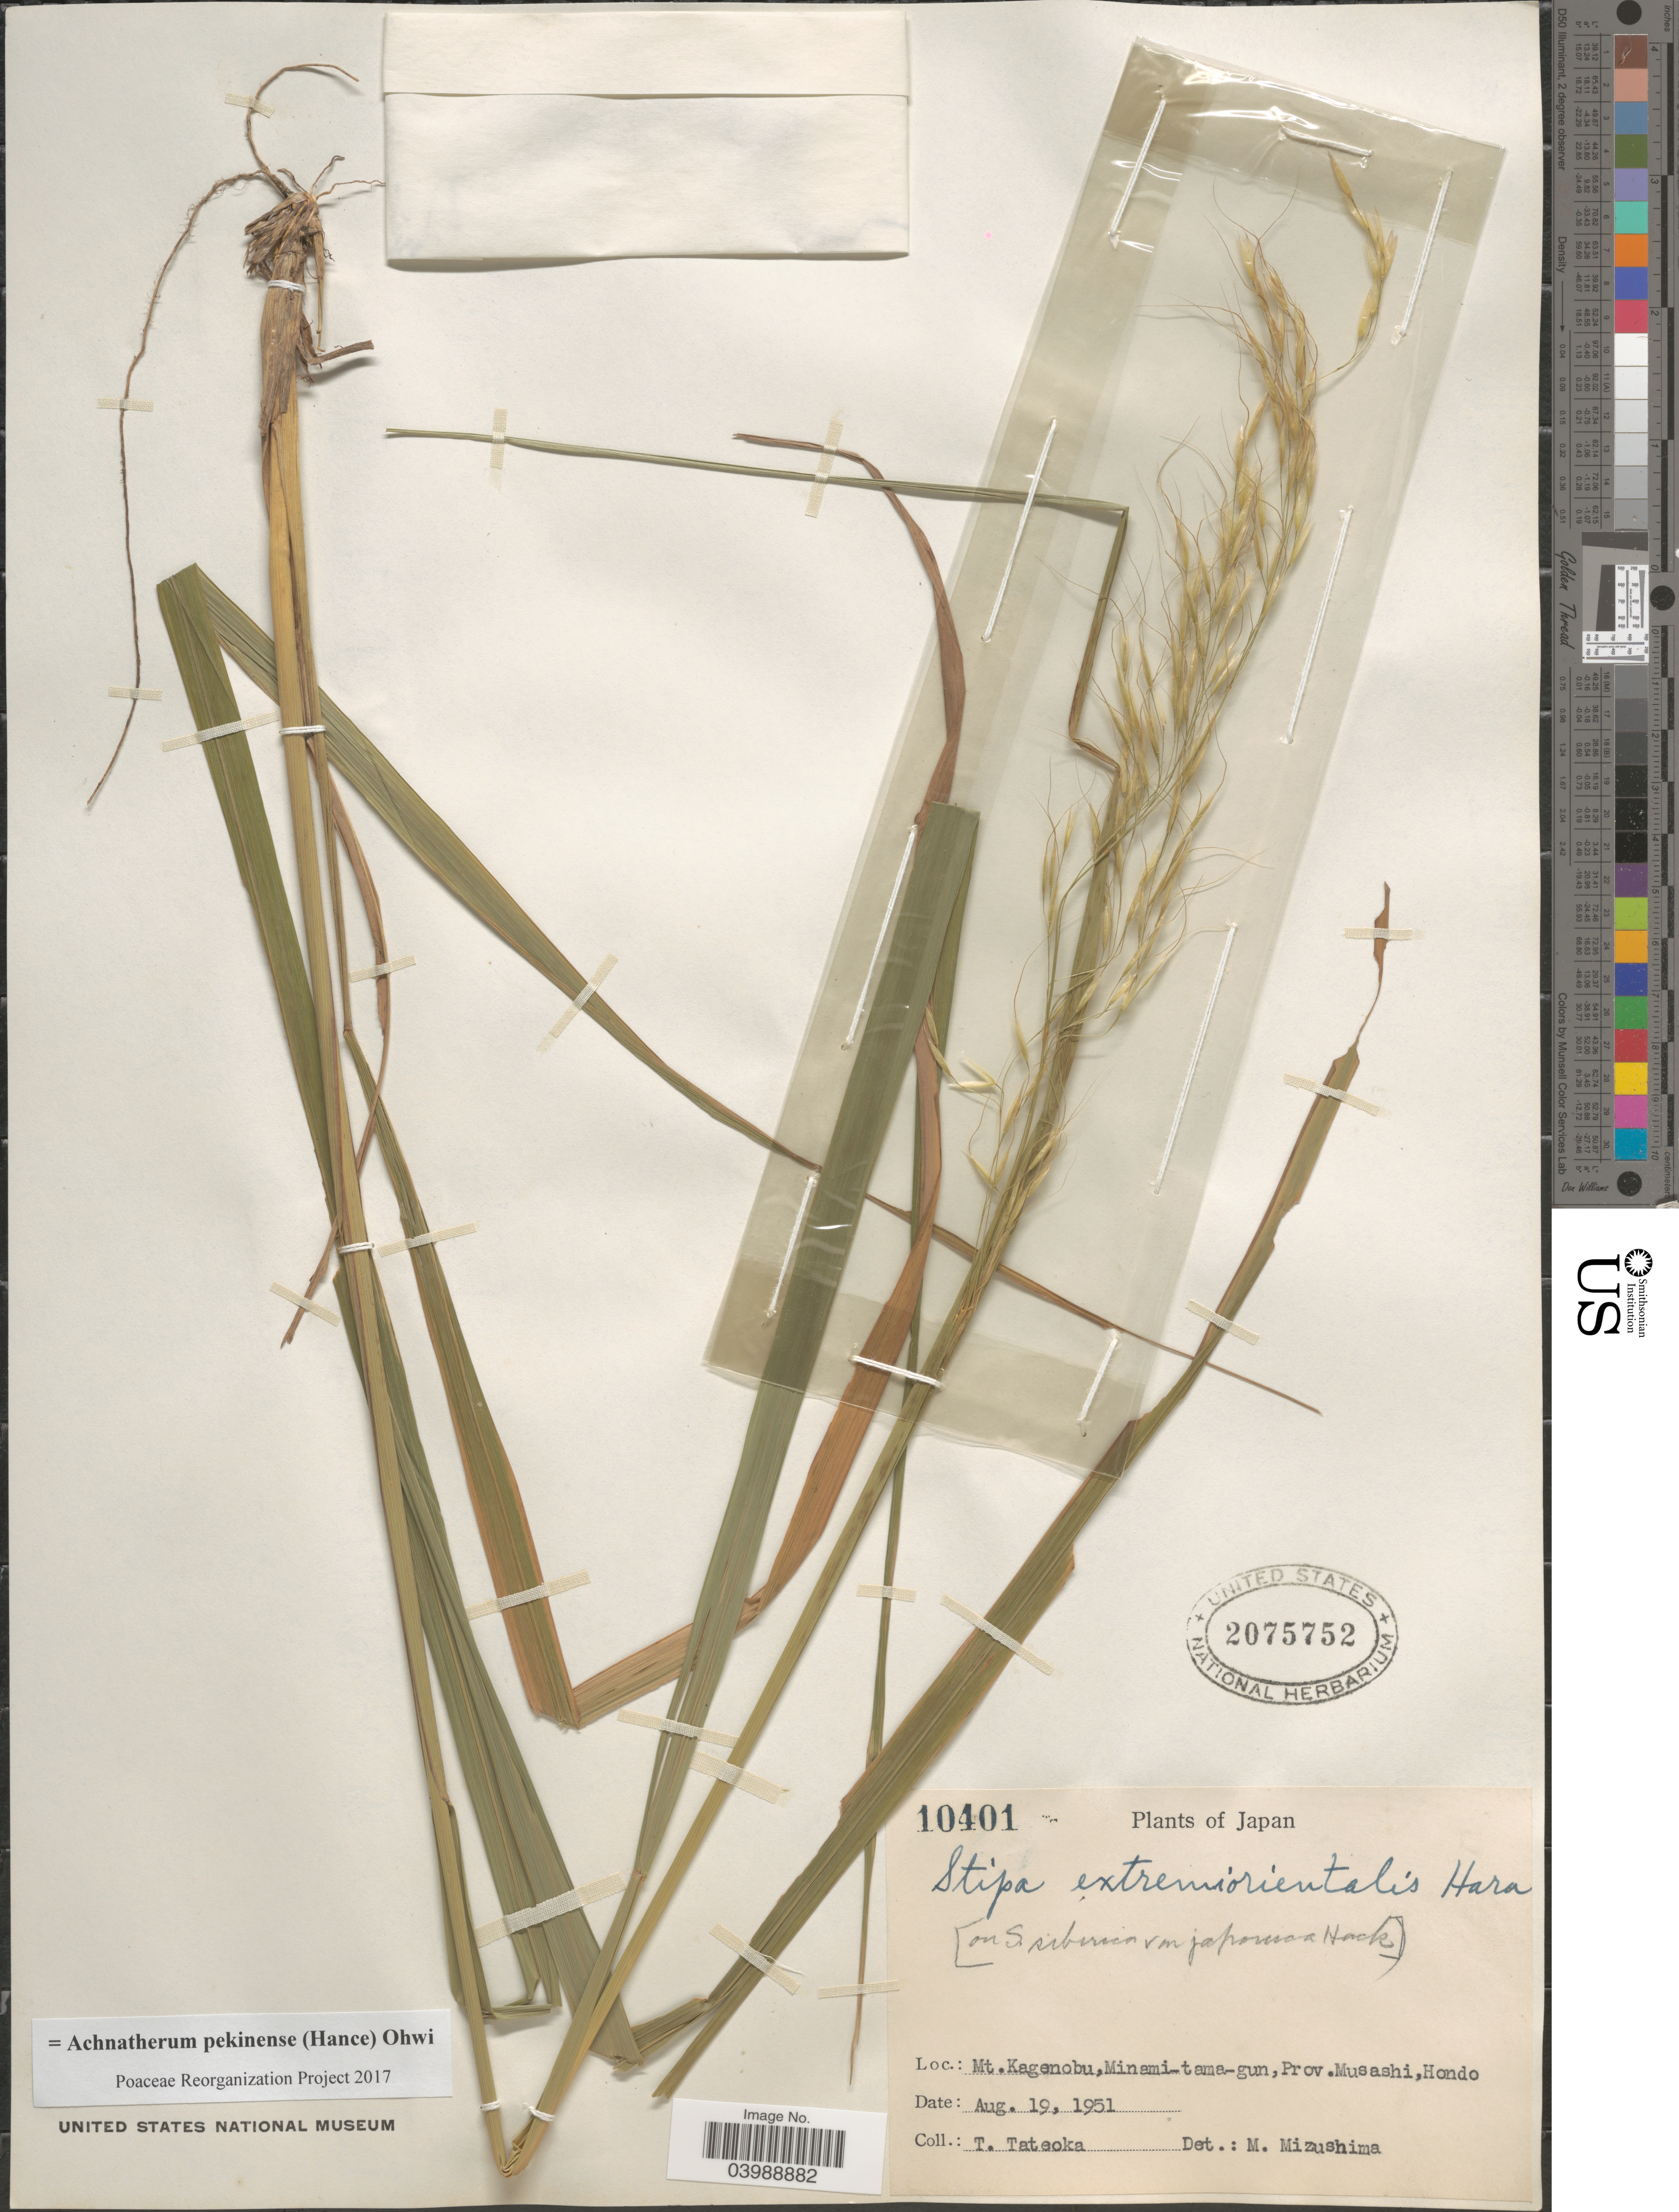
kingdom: Plantae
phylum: Tracheophyta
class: Liliopsida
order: Poales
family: Poaceae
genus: Achnatherum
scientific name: Achnatherum pekinense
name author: (Hance) Ohwi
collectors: T. Tateoka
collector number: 10401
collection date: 1951-08-19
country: Japan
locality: Mt. Kagenobu, Minami-tama-gun, Prov. Musashi, Hondo.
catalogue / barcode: US 2075752